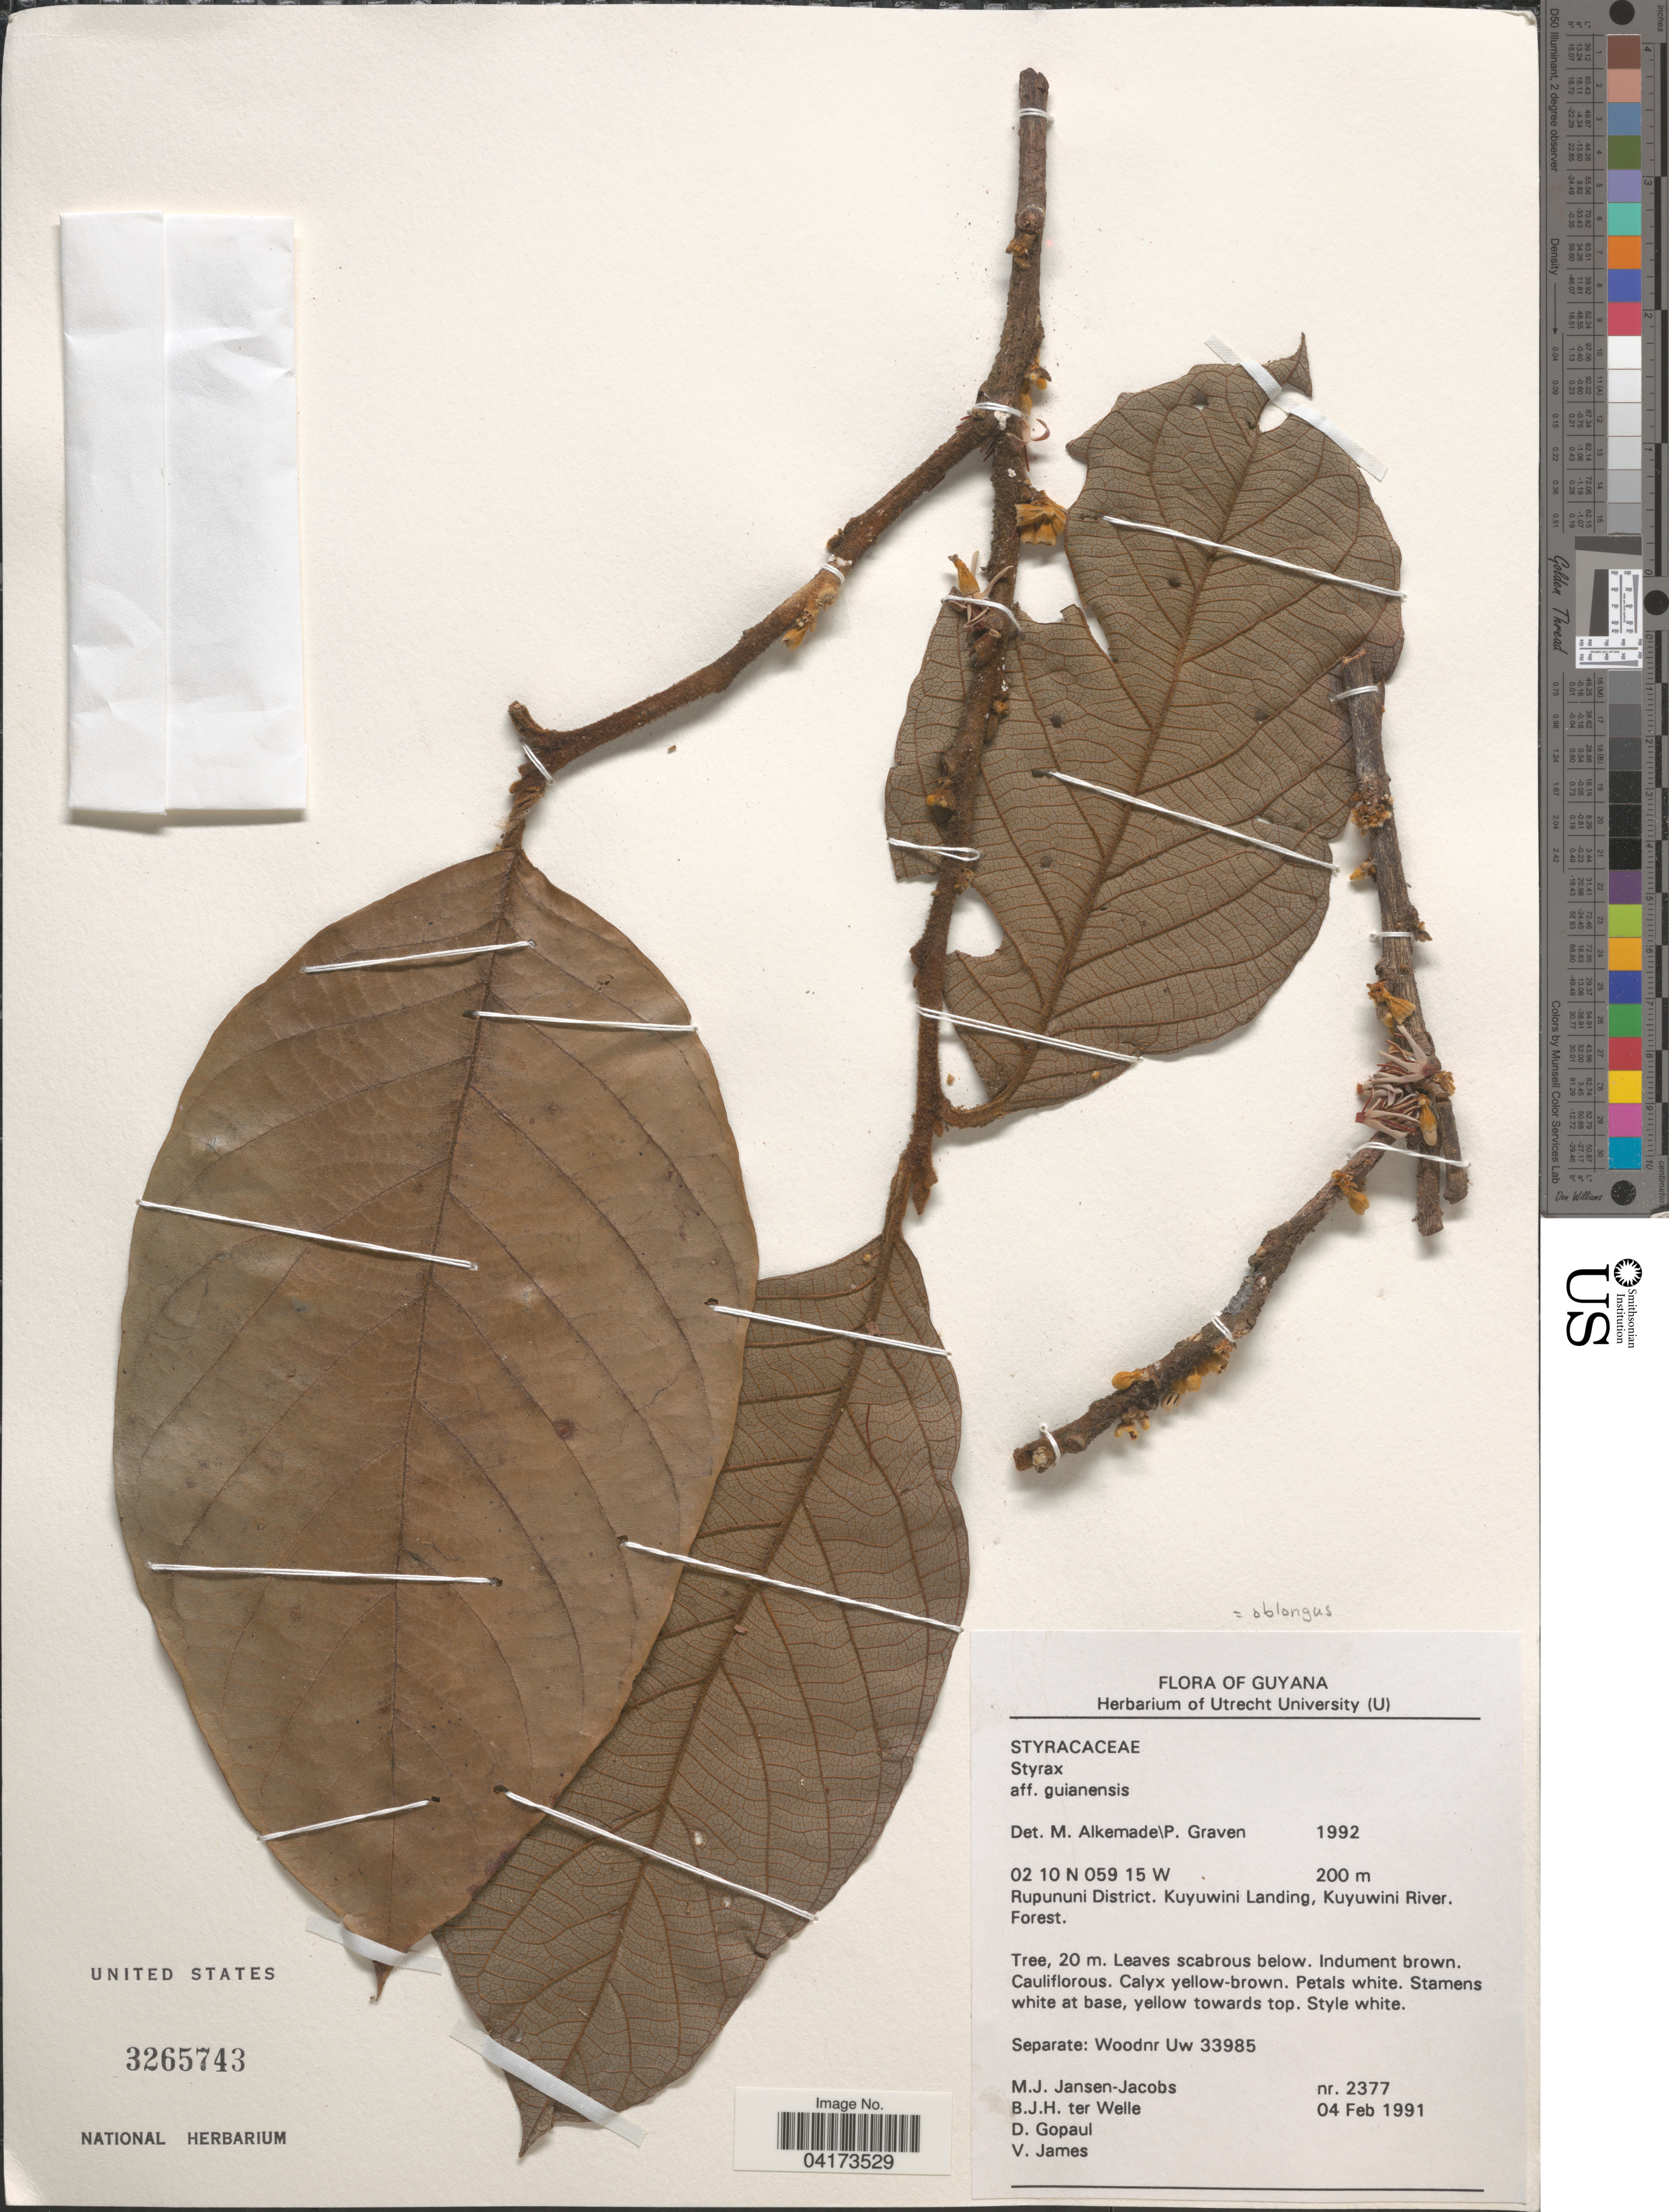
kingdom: Plantae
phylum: Tracheophyta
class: Magnoliopsida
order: Ericales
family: Styracaceae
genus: Styrax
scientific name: Styrax guyanensis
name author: A. DC.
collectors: M. J. Jansen-Jacobs, B. Welle, D. Gopaul & V. James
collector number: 2377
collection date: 1991-02-04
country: Guyana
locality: Rupununi District. Kuyuwini Landing, Kuyuwini River.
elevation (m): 200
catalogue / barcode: US 3265743